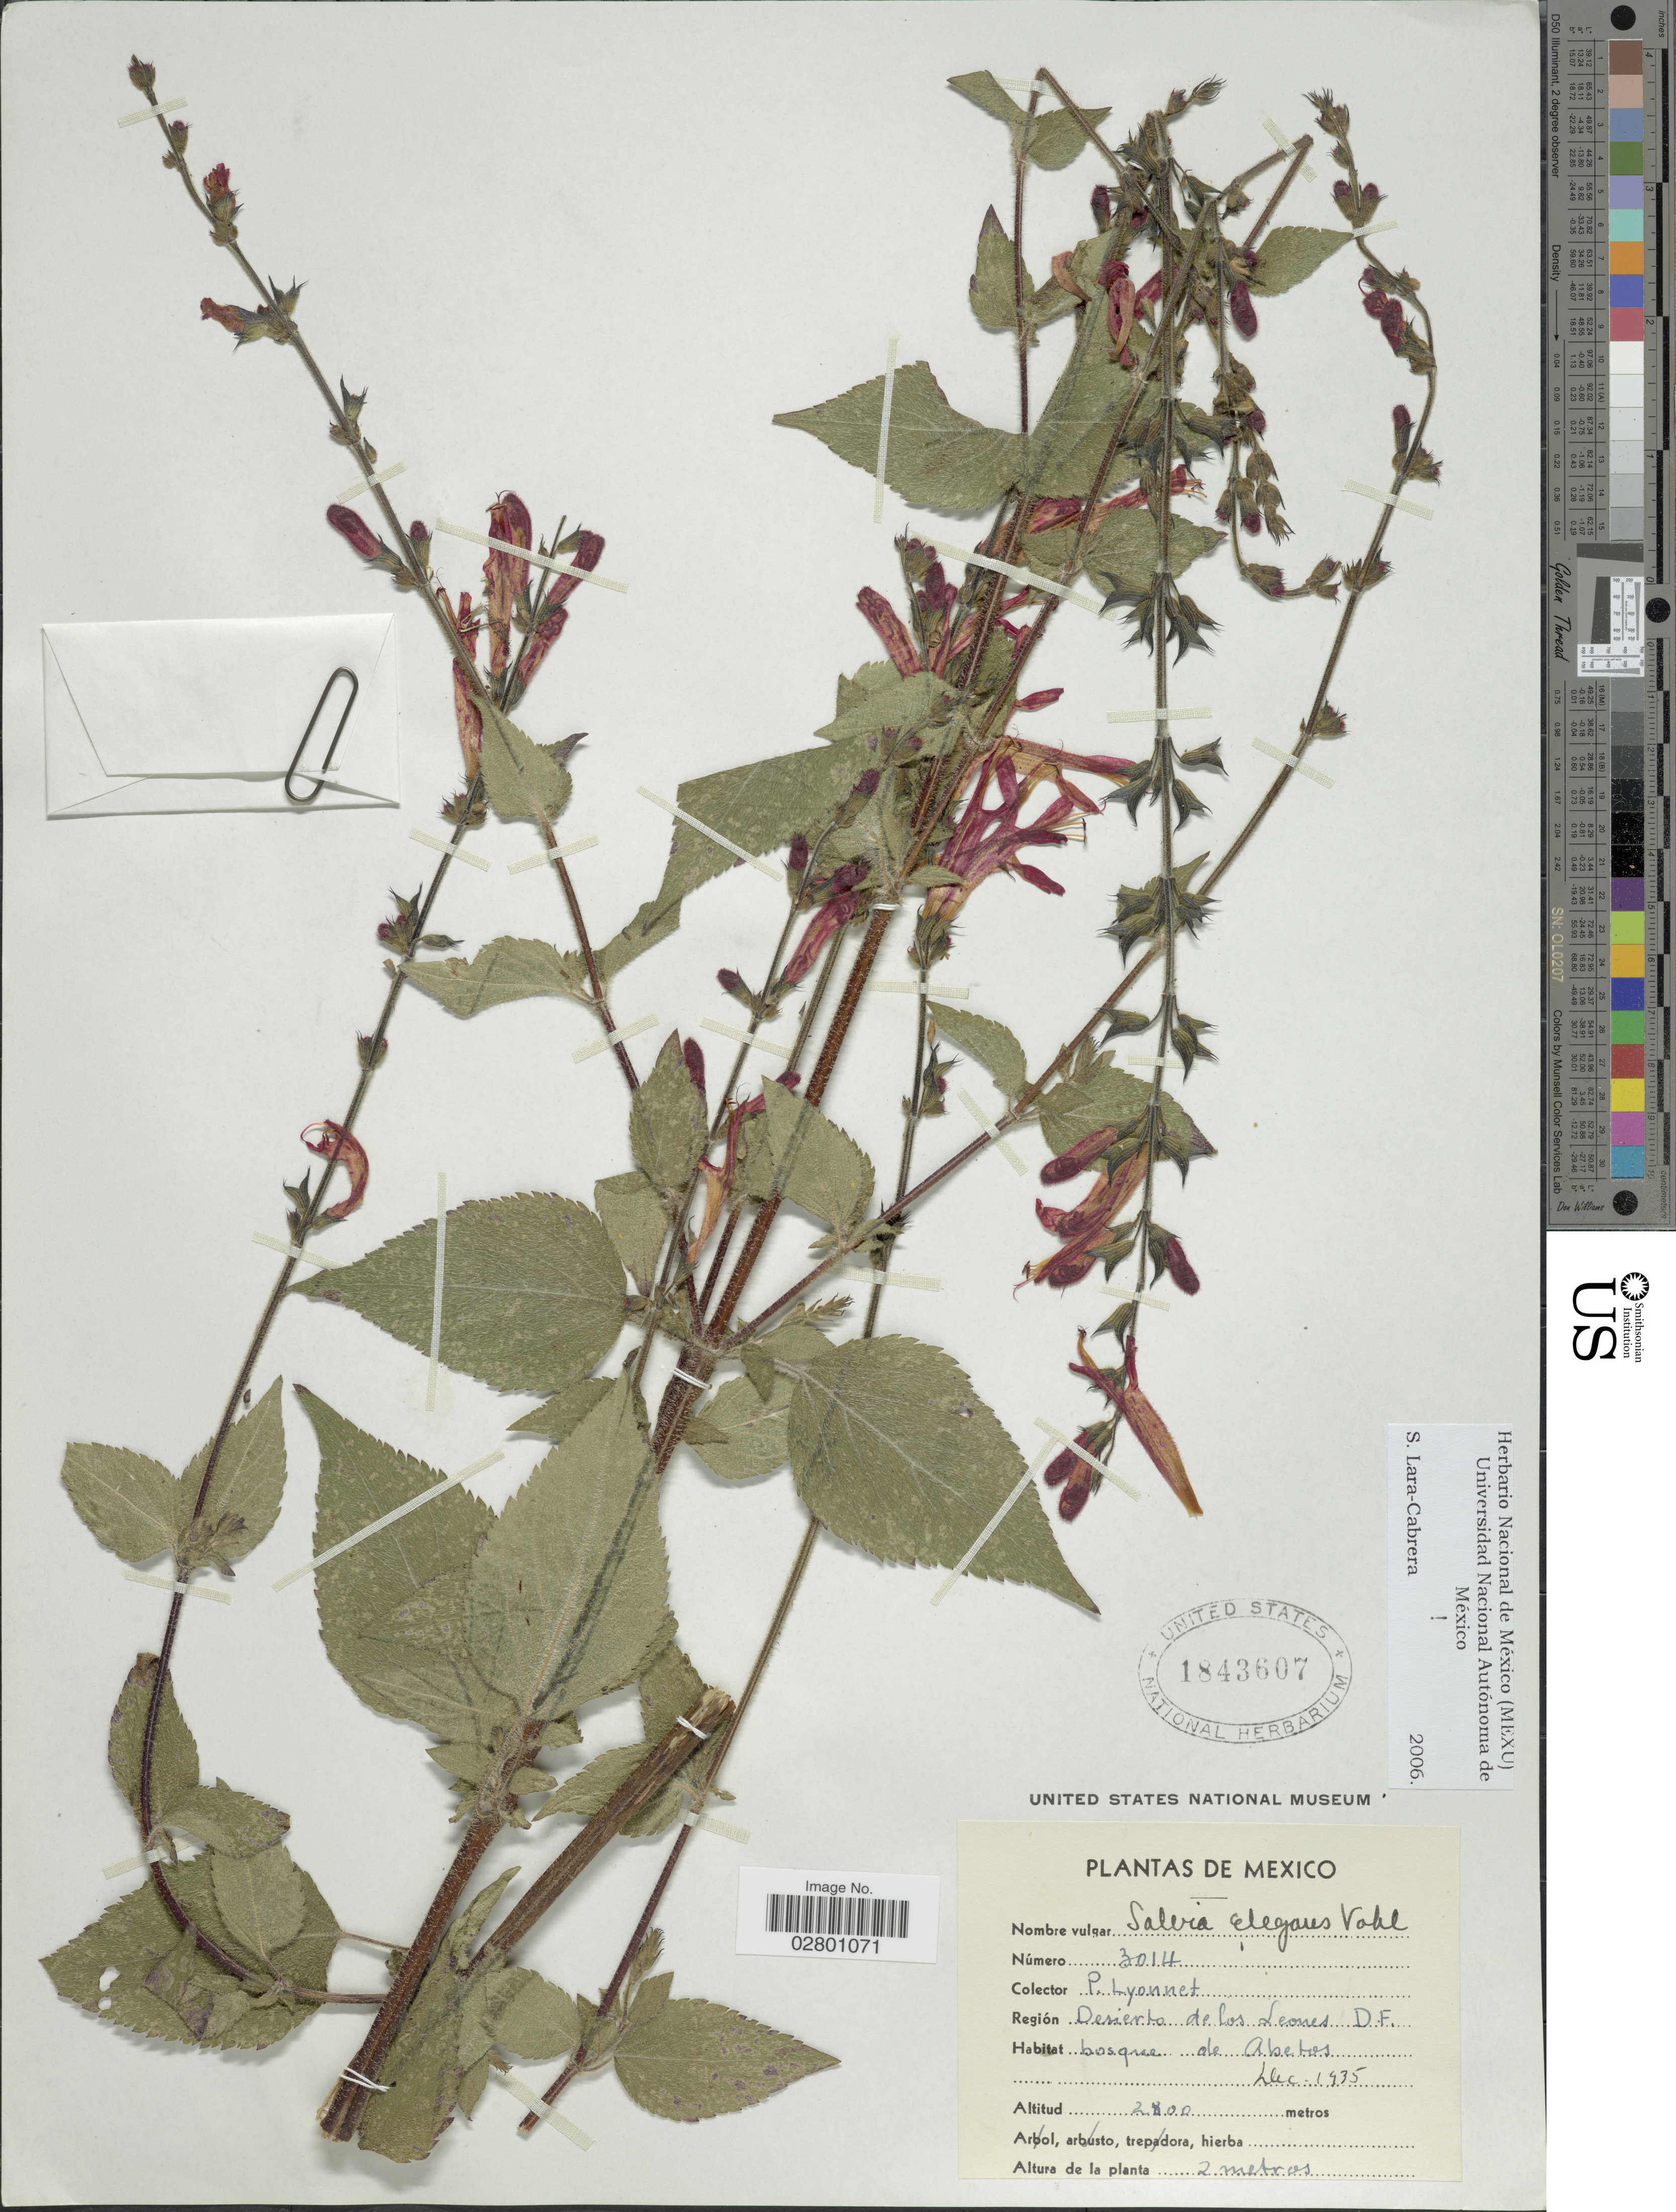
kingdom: Plantae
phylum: Tracheophyta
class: Magnoliopsida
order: Lamiales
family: Lamiaceae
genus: Salvia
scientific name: Salvia elegans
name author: Vahl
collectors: P. Lyonnet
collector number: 3014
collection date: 1935-12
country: Mexico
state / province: Distrito Federal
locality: Desierto de los Leones D.F., bosque de Abetos.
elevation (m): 2800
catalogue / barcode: US 1843607